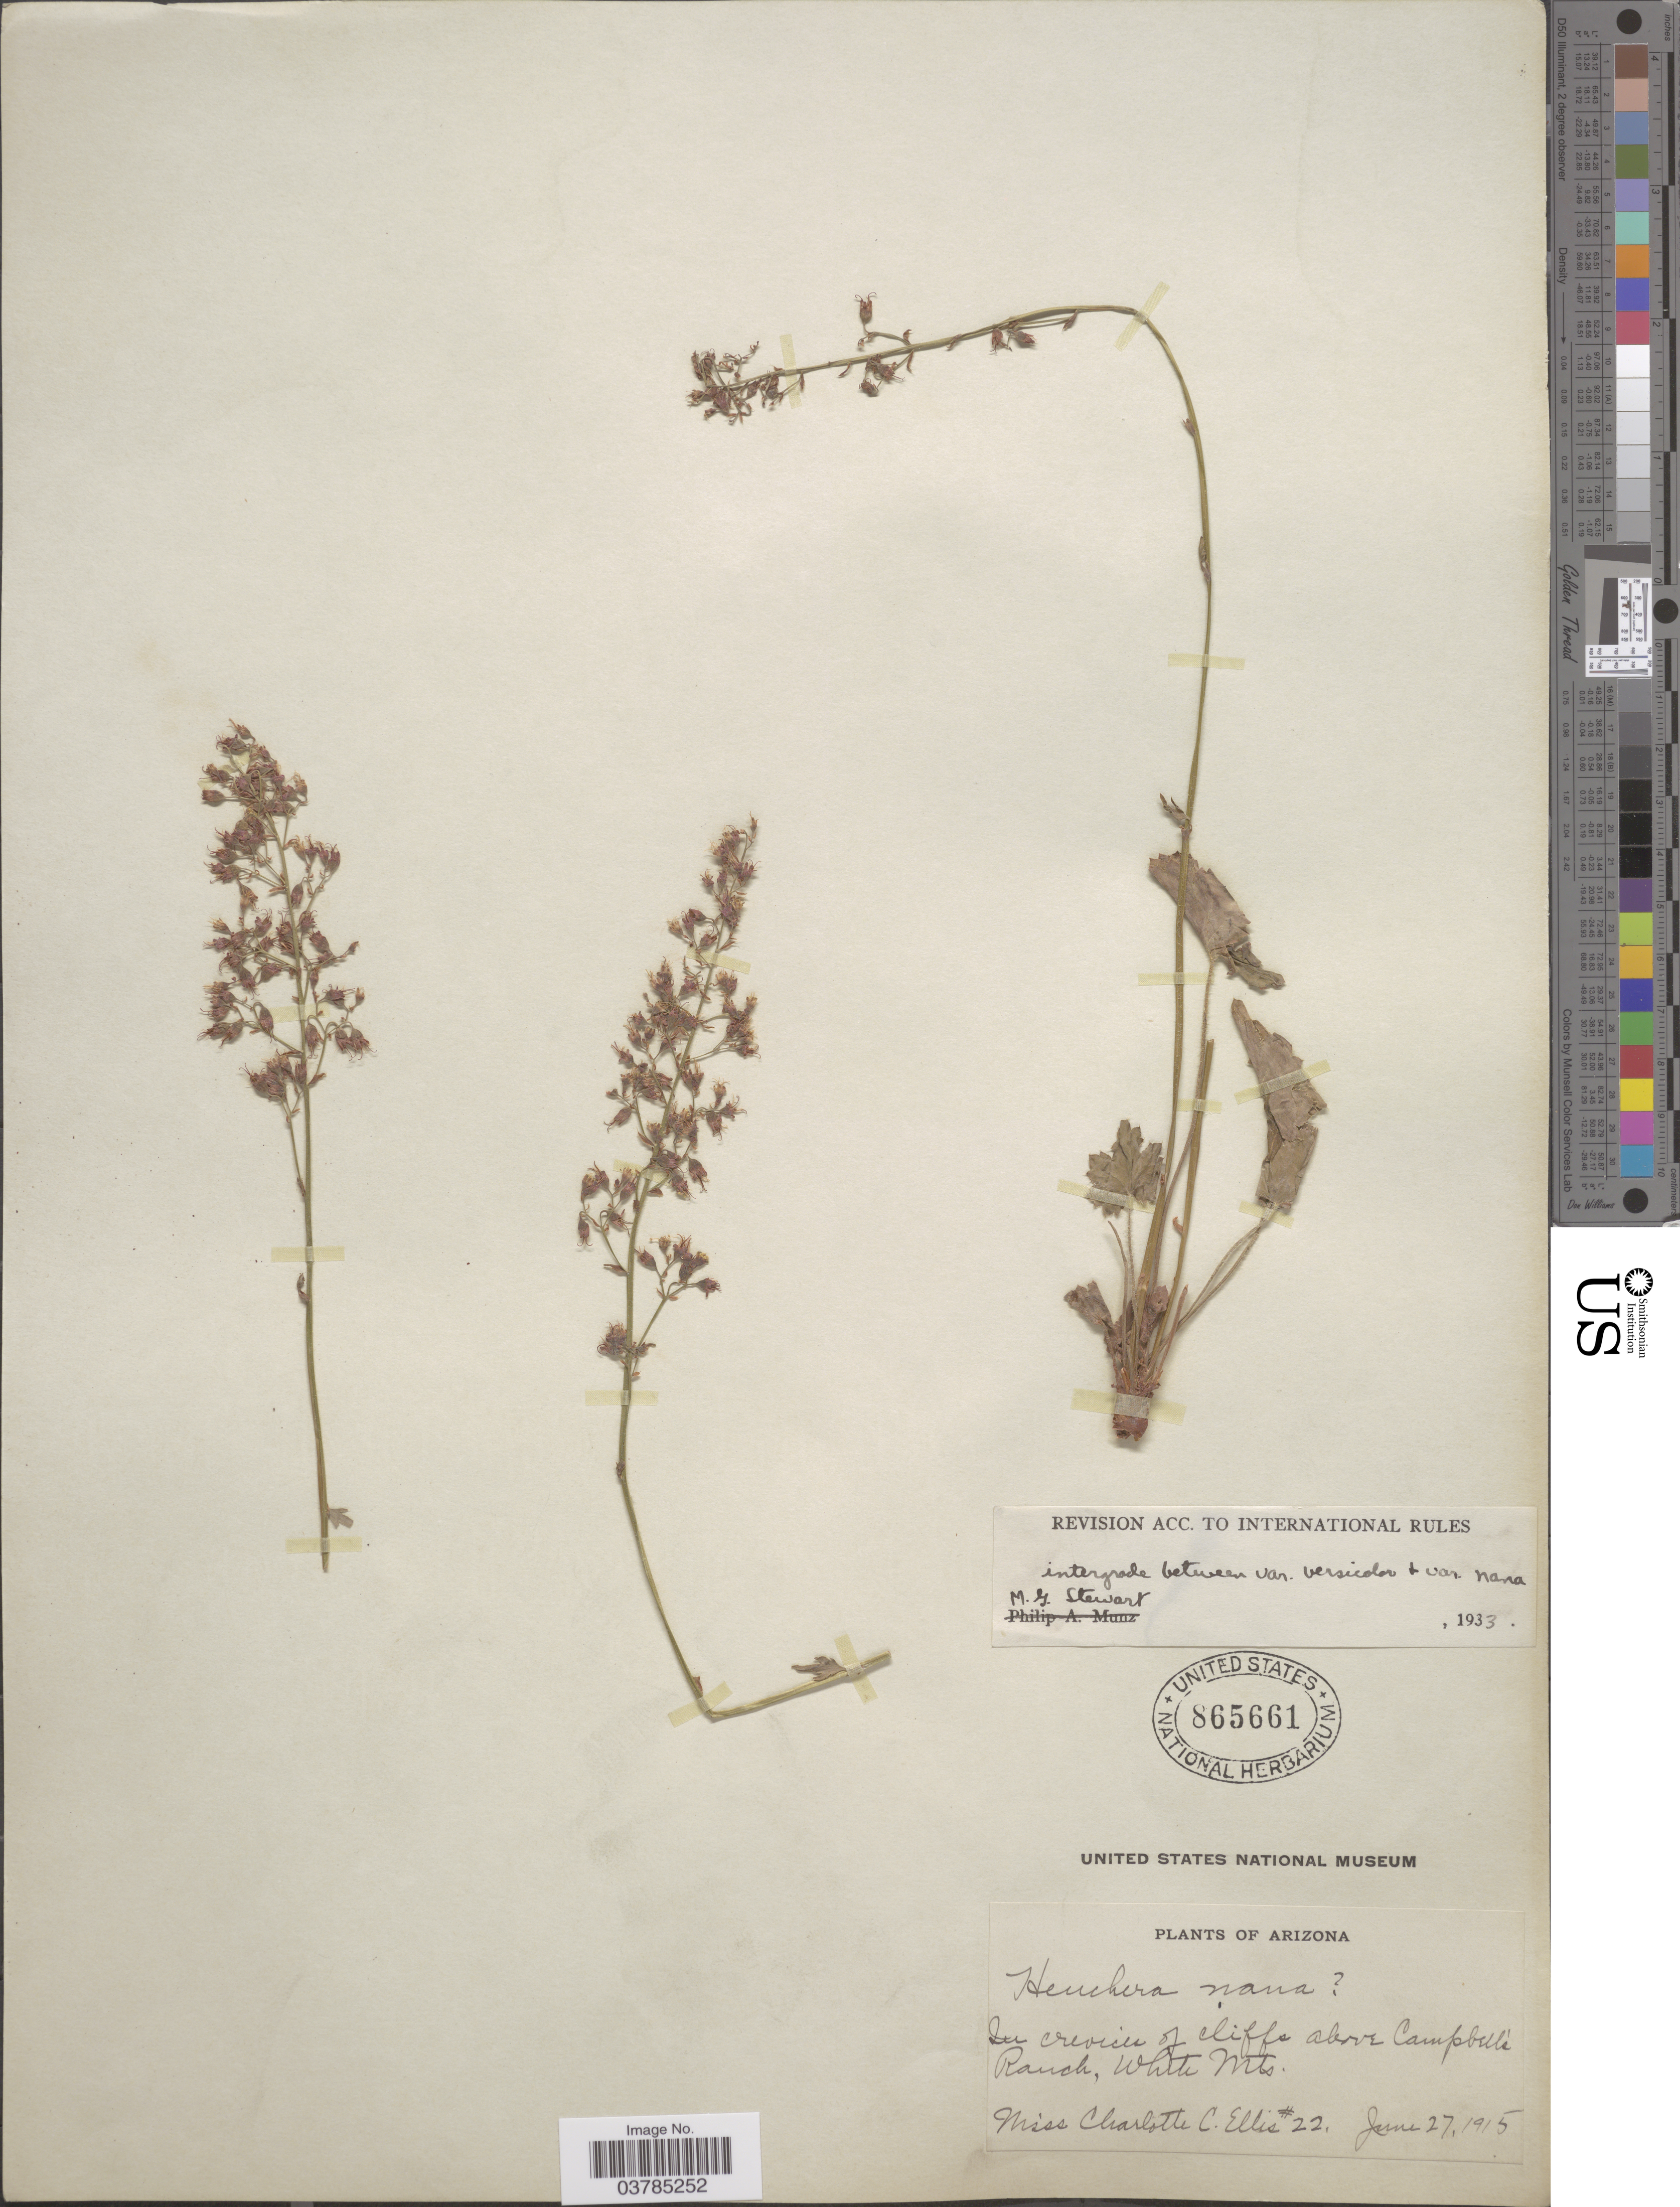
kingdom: Plantae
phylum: Tracheophyta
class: Magnoliopsida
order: Saxifragales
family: Saxifragaceae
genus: Heuchera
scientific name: Heuchera versicolor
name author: Greene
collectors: C. C. Ellis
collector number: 22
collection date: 1915-06-27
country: United States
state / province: Arizona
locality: In crevices of cliffs above Campbell's Ranch, White Mts.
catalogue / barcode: US 865661